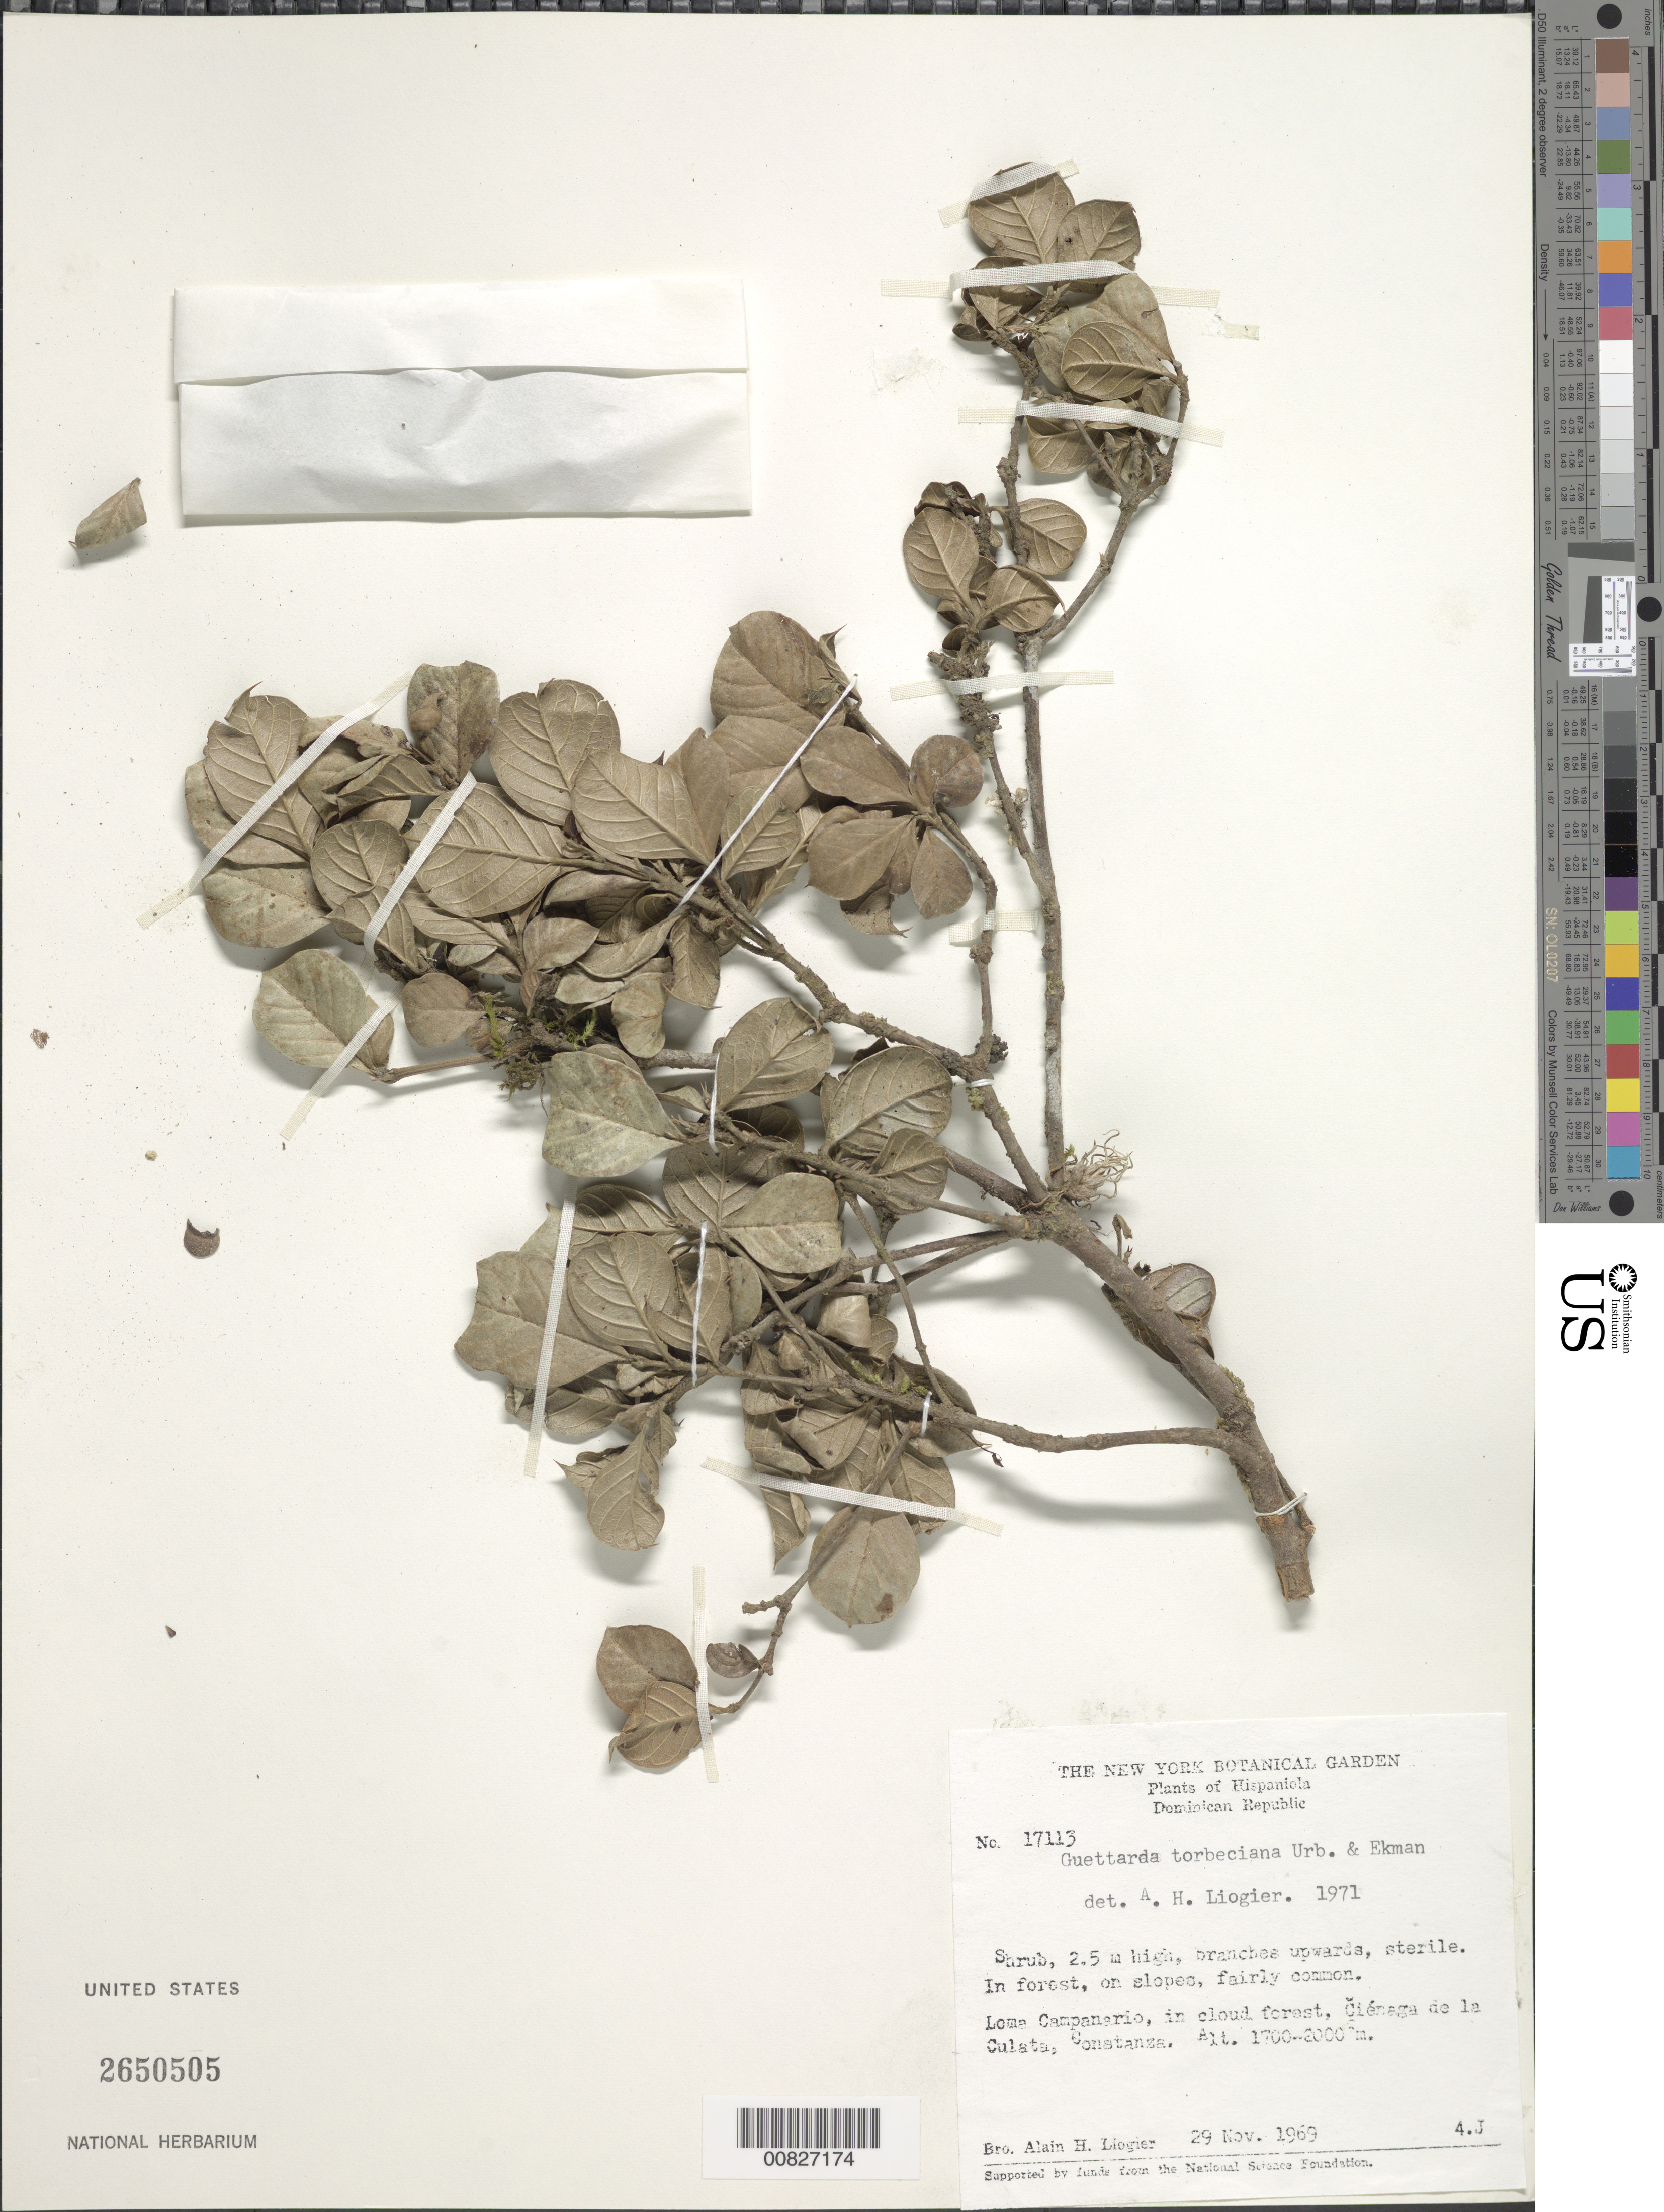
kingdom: Plantae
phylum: Tracheophyta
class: Magnoliopsida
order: Gentianales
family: Rubiaceae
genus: Guettarda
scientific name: Guettarda torbeciana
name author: Urb. & Ekman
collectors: A. H. Liogier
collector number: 17113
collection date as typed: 29 Nov 1969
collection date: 1969-11-29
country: Dominican Republic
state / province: La Vega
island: Hispaniola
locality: Loma Campanario, Ciénaga de la Culata, Constanza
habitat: In cloud forest on slopes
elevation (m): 1700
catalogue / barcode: US 2650505